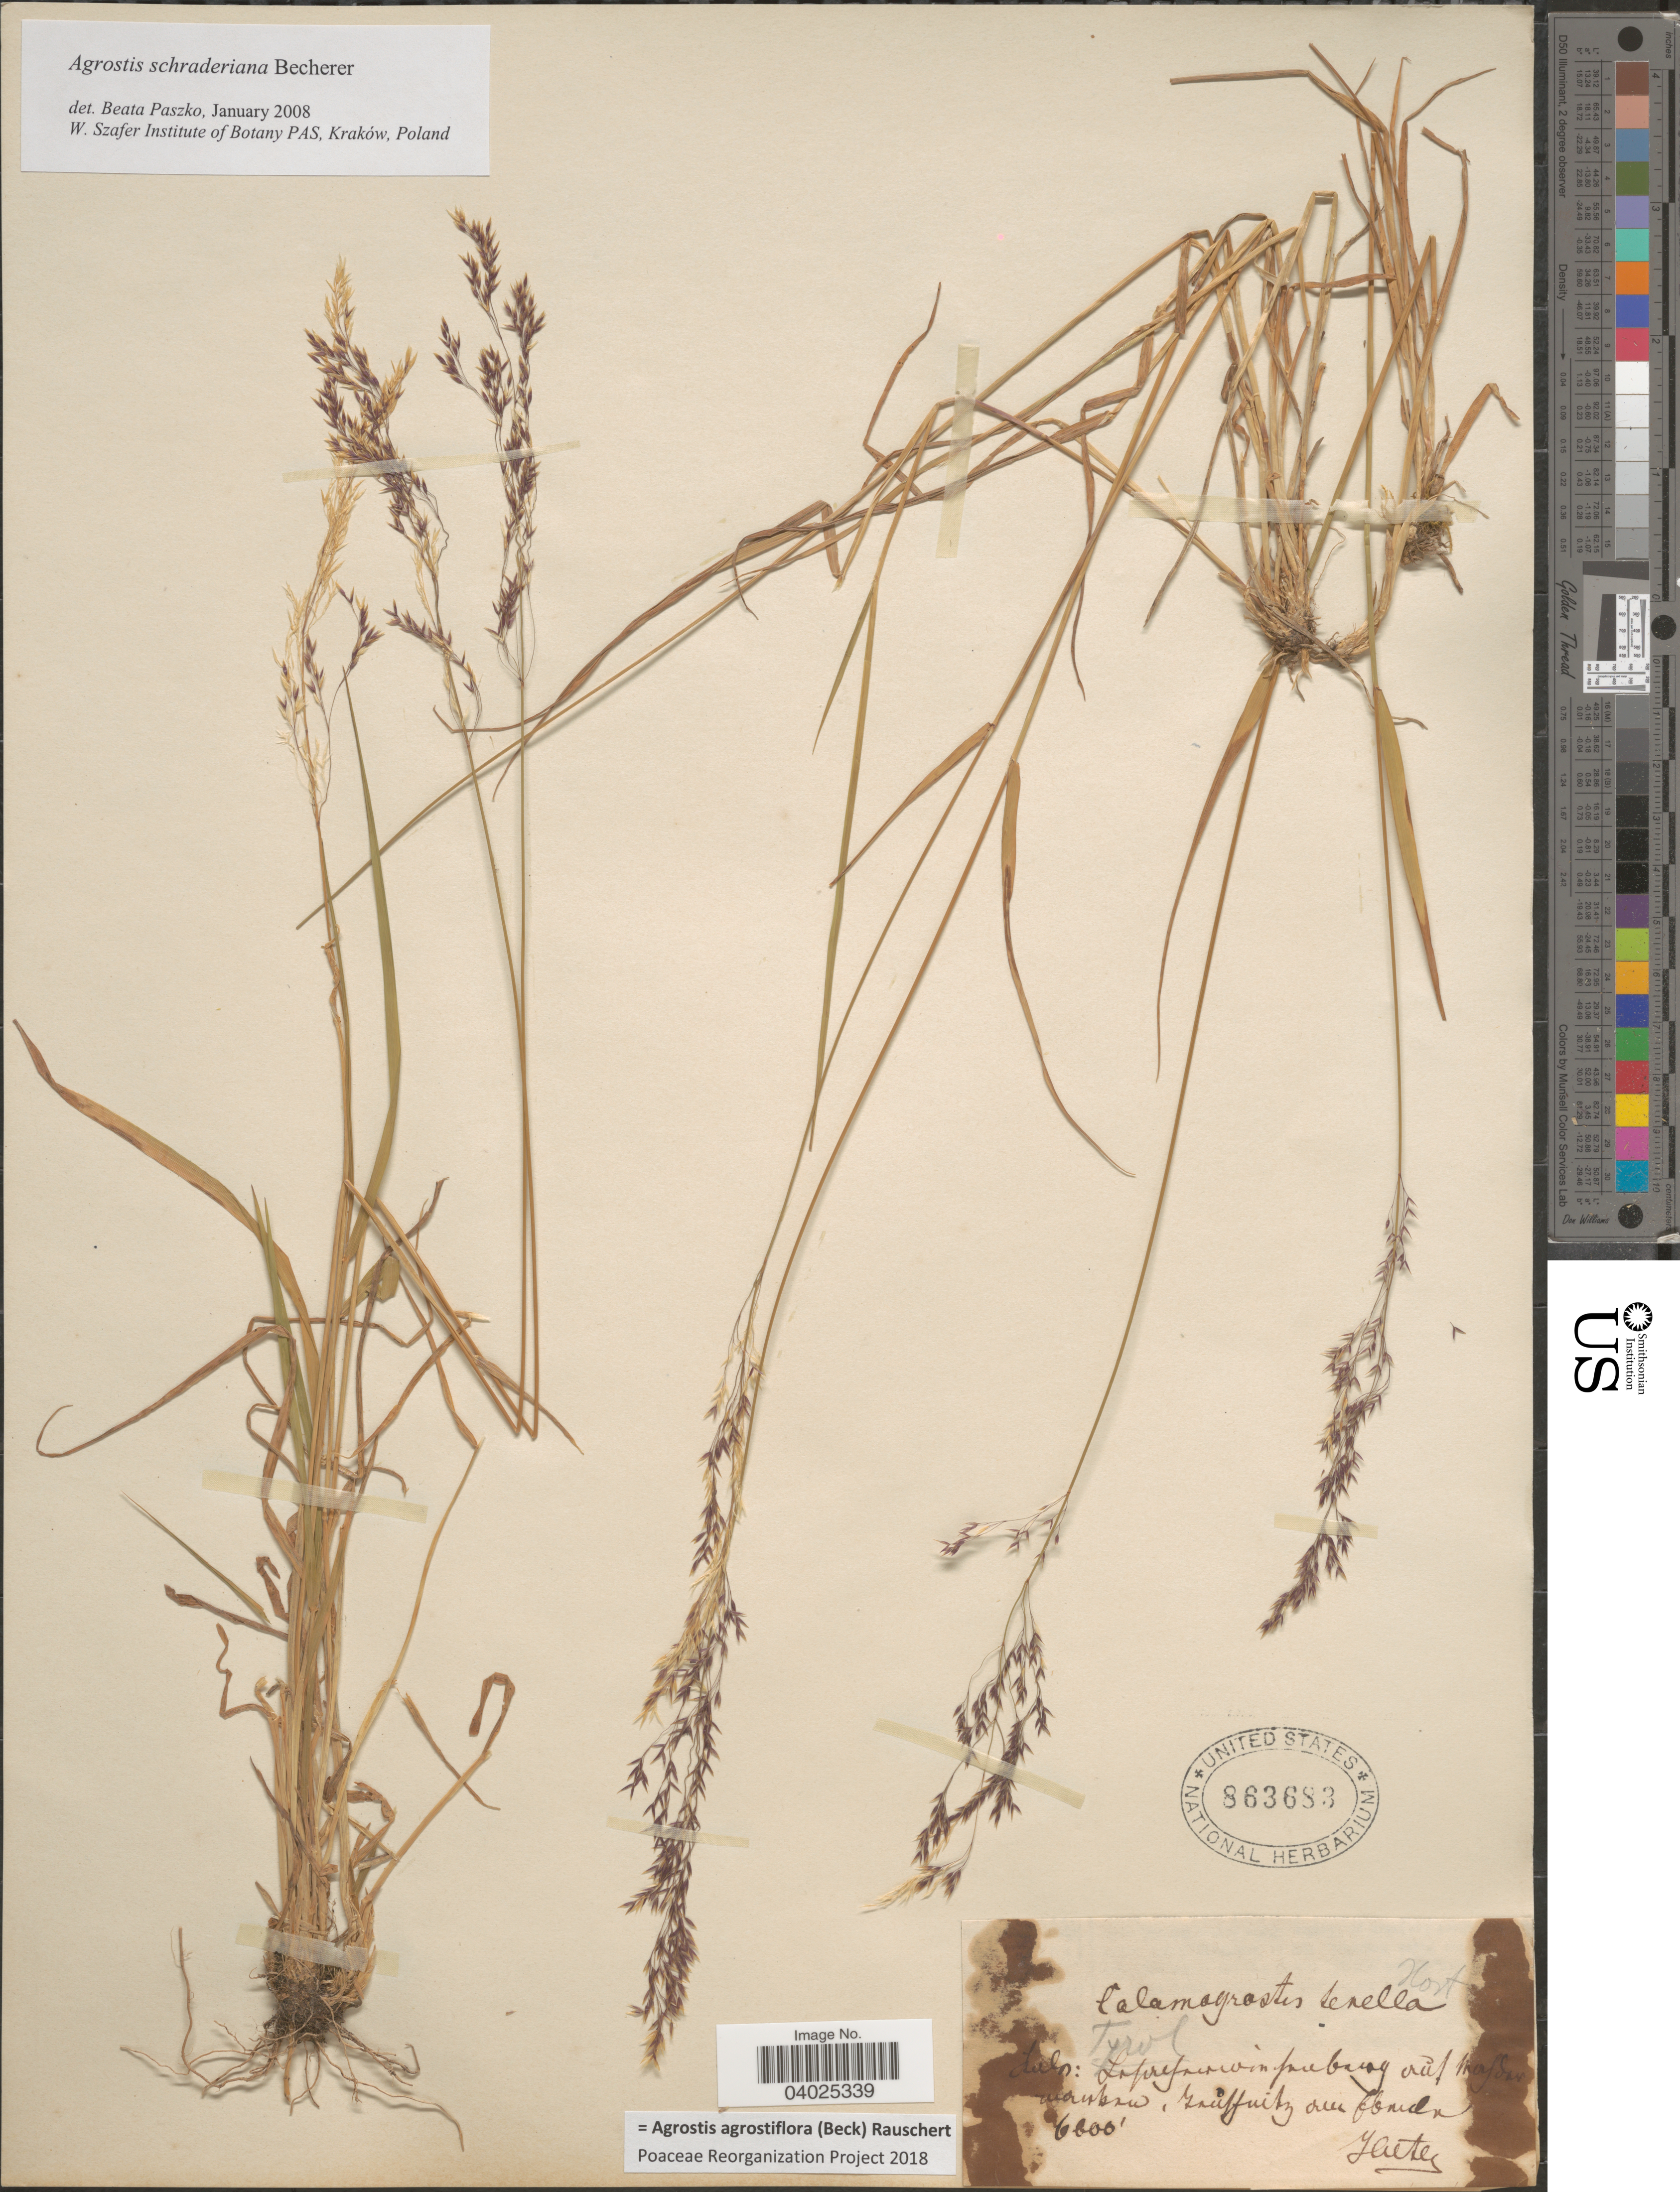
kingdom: Plantae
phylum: Tracheophyta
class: Liliopsida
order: Poales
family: Poaceae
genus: Agrostis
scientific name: Agrostis agrostiflora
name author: (Beck) Rauschert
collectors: Galty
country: Austria / Italy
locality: Tyrol. Juln: Loprefaunvin friebarag auf mafdar maunbaw, Gauffuitz orn fbaudn. [interpreted]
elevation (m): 2073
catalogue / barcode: US 863683